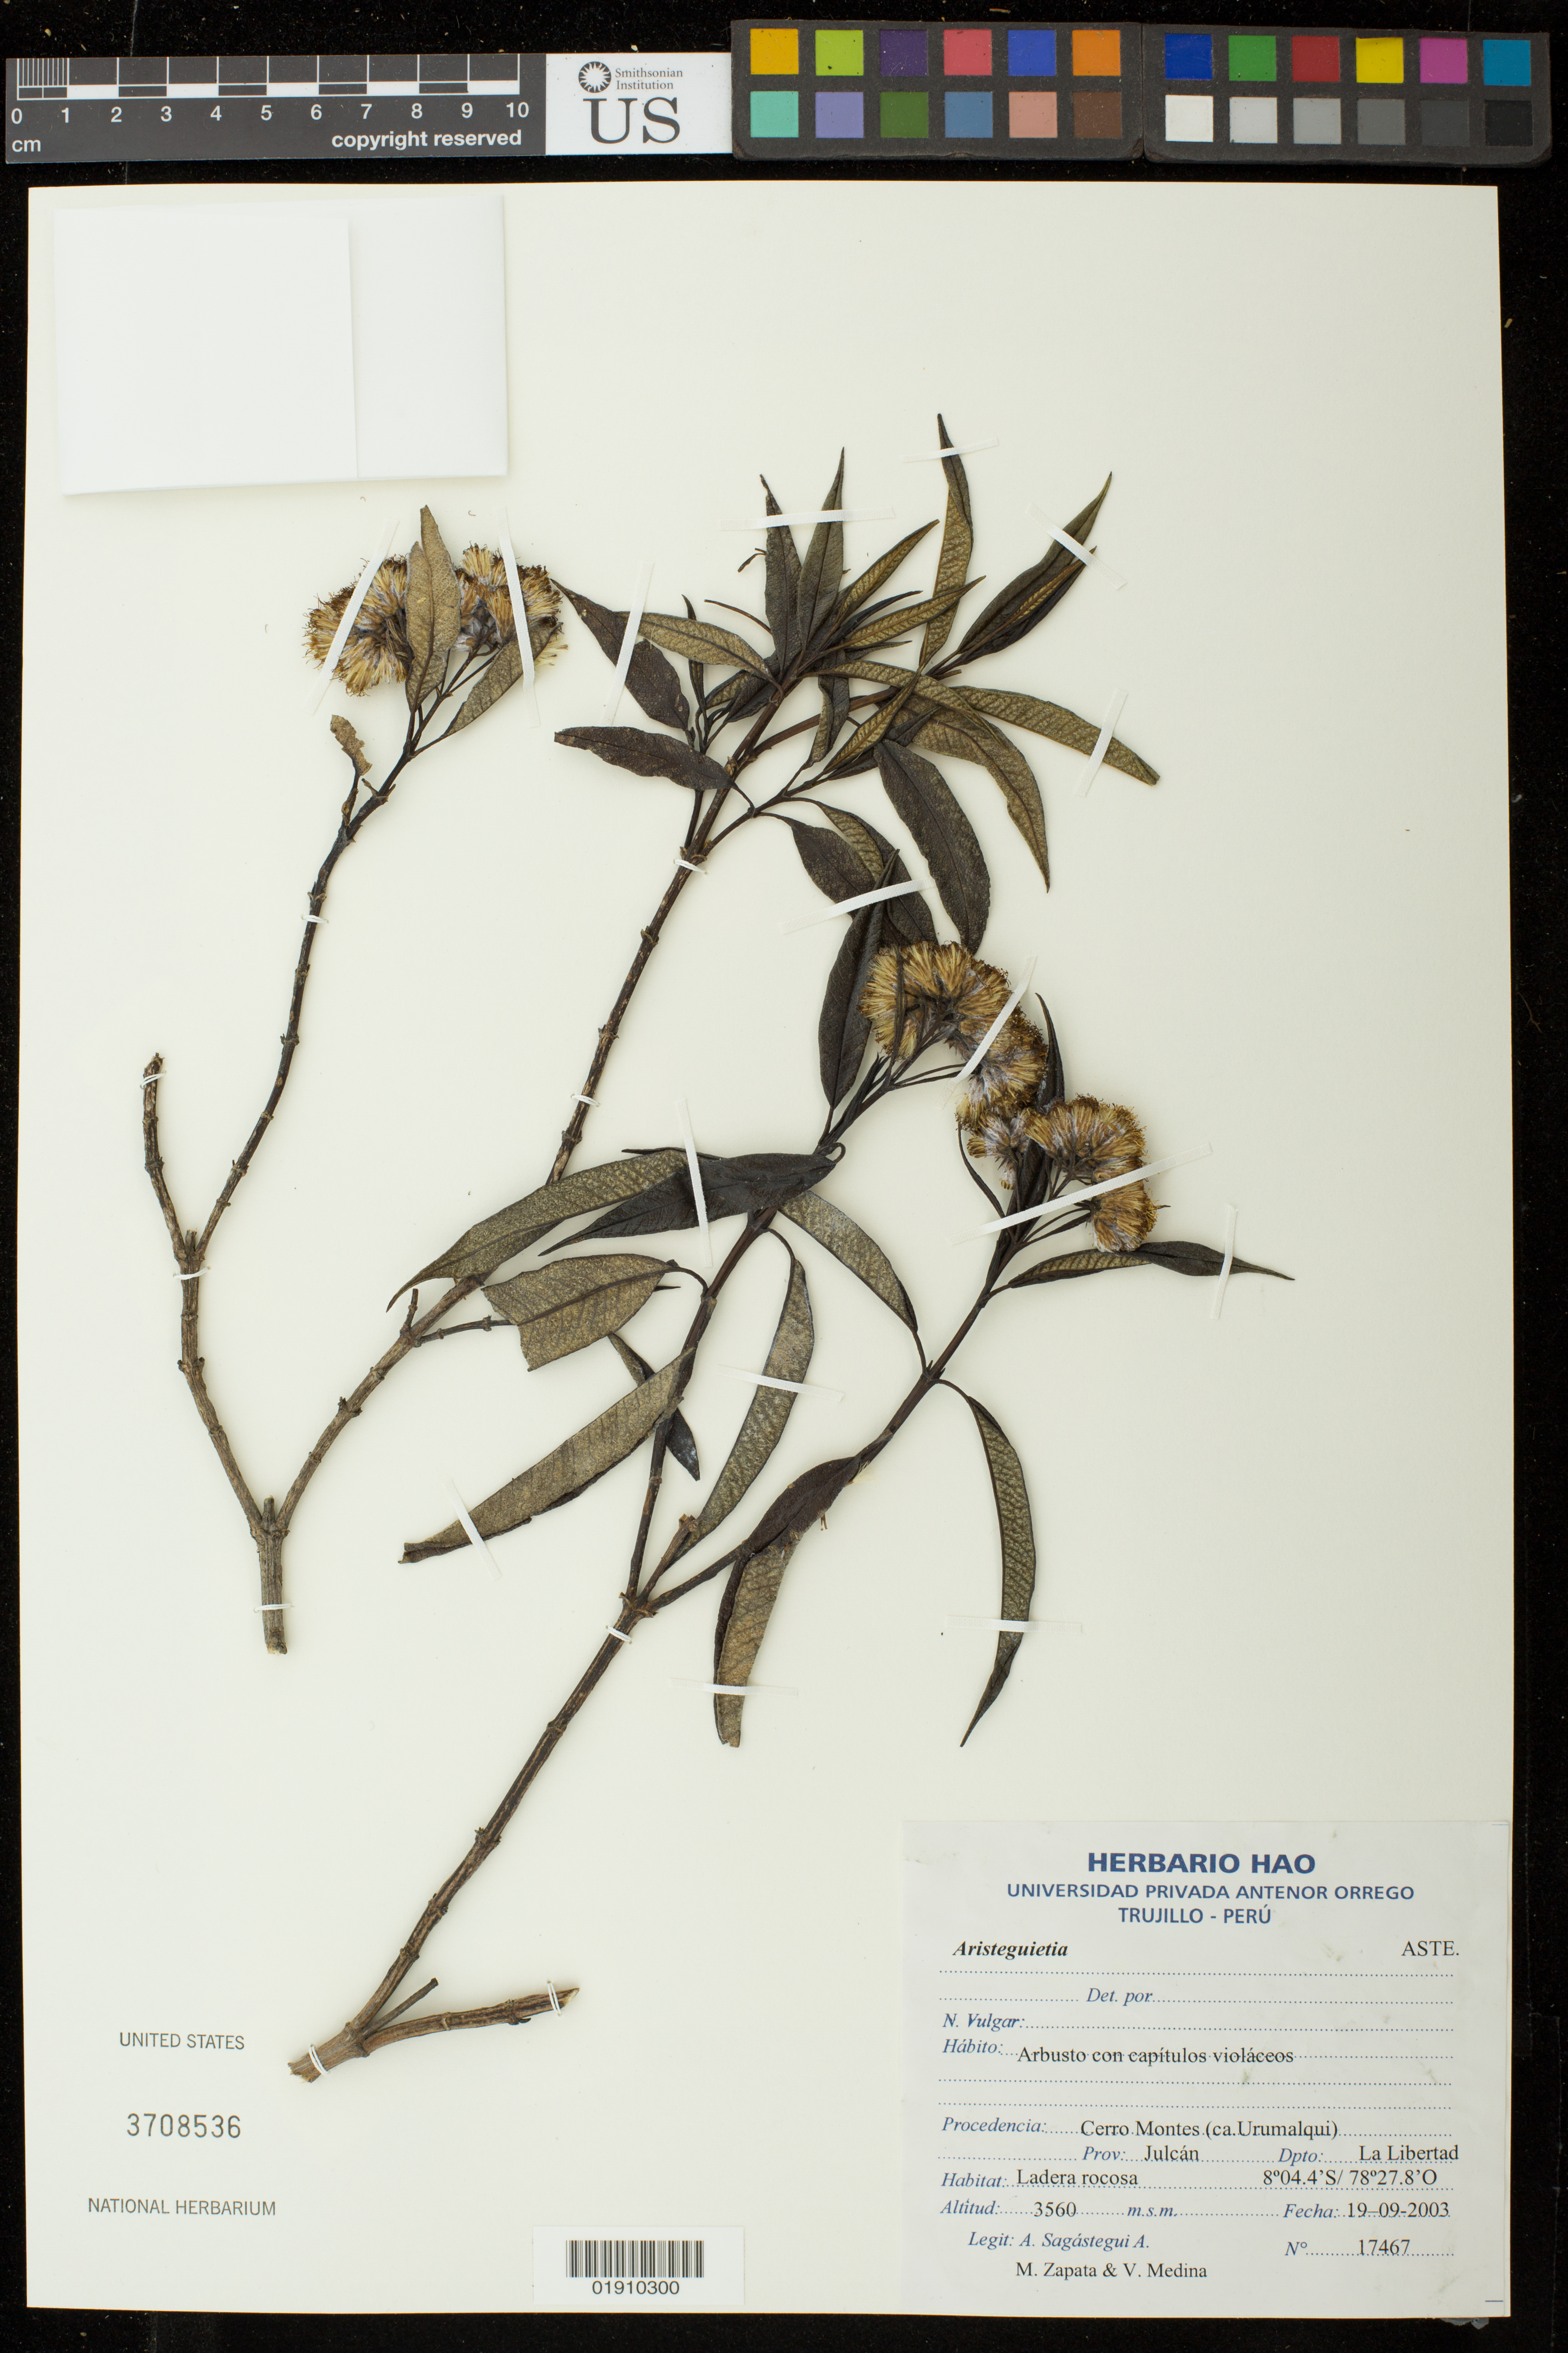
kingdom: Plantae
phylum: Tracheophyta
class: Magnoliopsida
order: Asterales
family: Asteraceae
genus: Aristeguietia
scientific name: Aristeguietia sp.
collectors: A. Sagástegui A., M. Zapata Cruz & V. Medina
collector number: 17467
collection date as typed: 19-09-2003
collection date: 2003-09-19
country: Peru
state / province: La Libertad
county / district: Julcán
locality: Cerro Montes (ca. Urumnalqui), Julcán, la Libertad.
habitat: Ladera rocosa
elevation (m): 3560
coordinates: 8 04.4 S, 78 27.8 O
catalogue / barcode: US 3708536